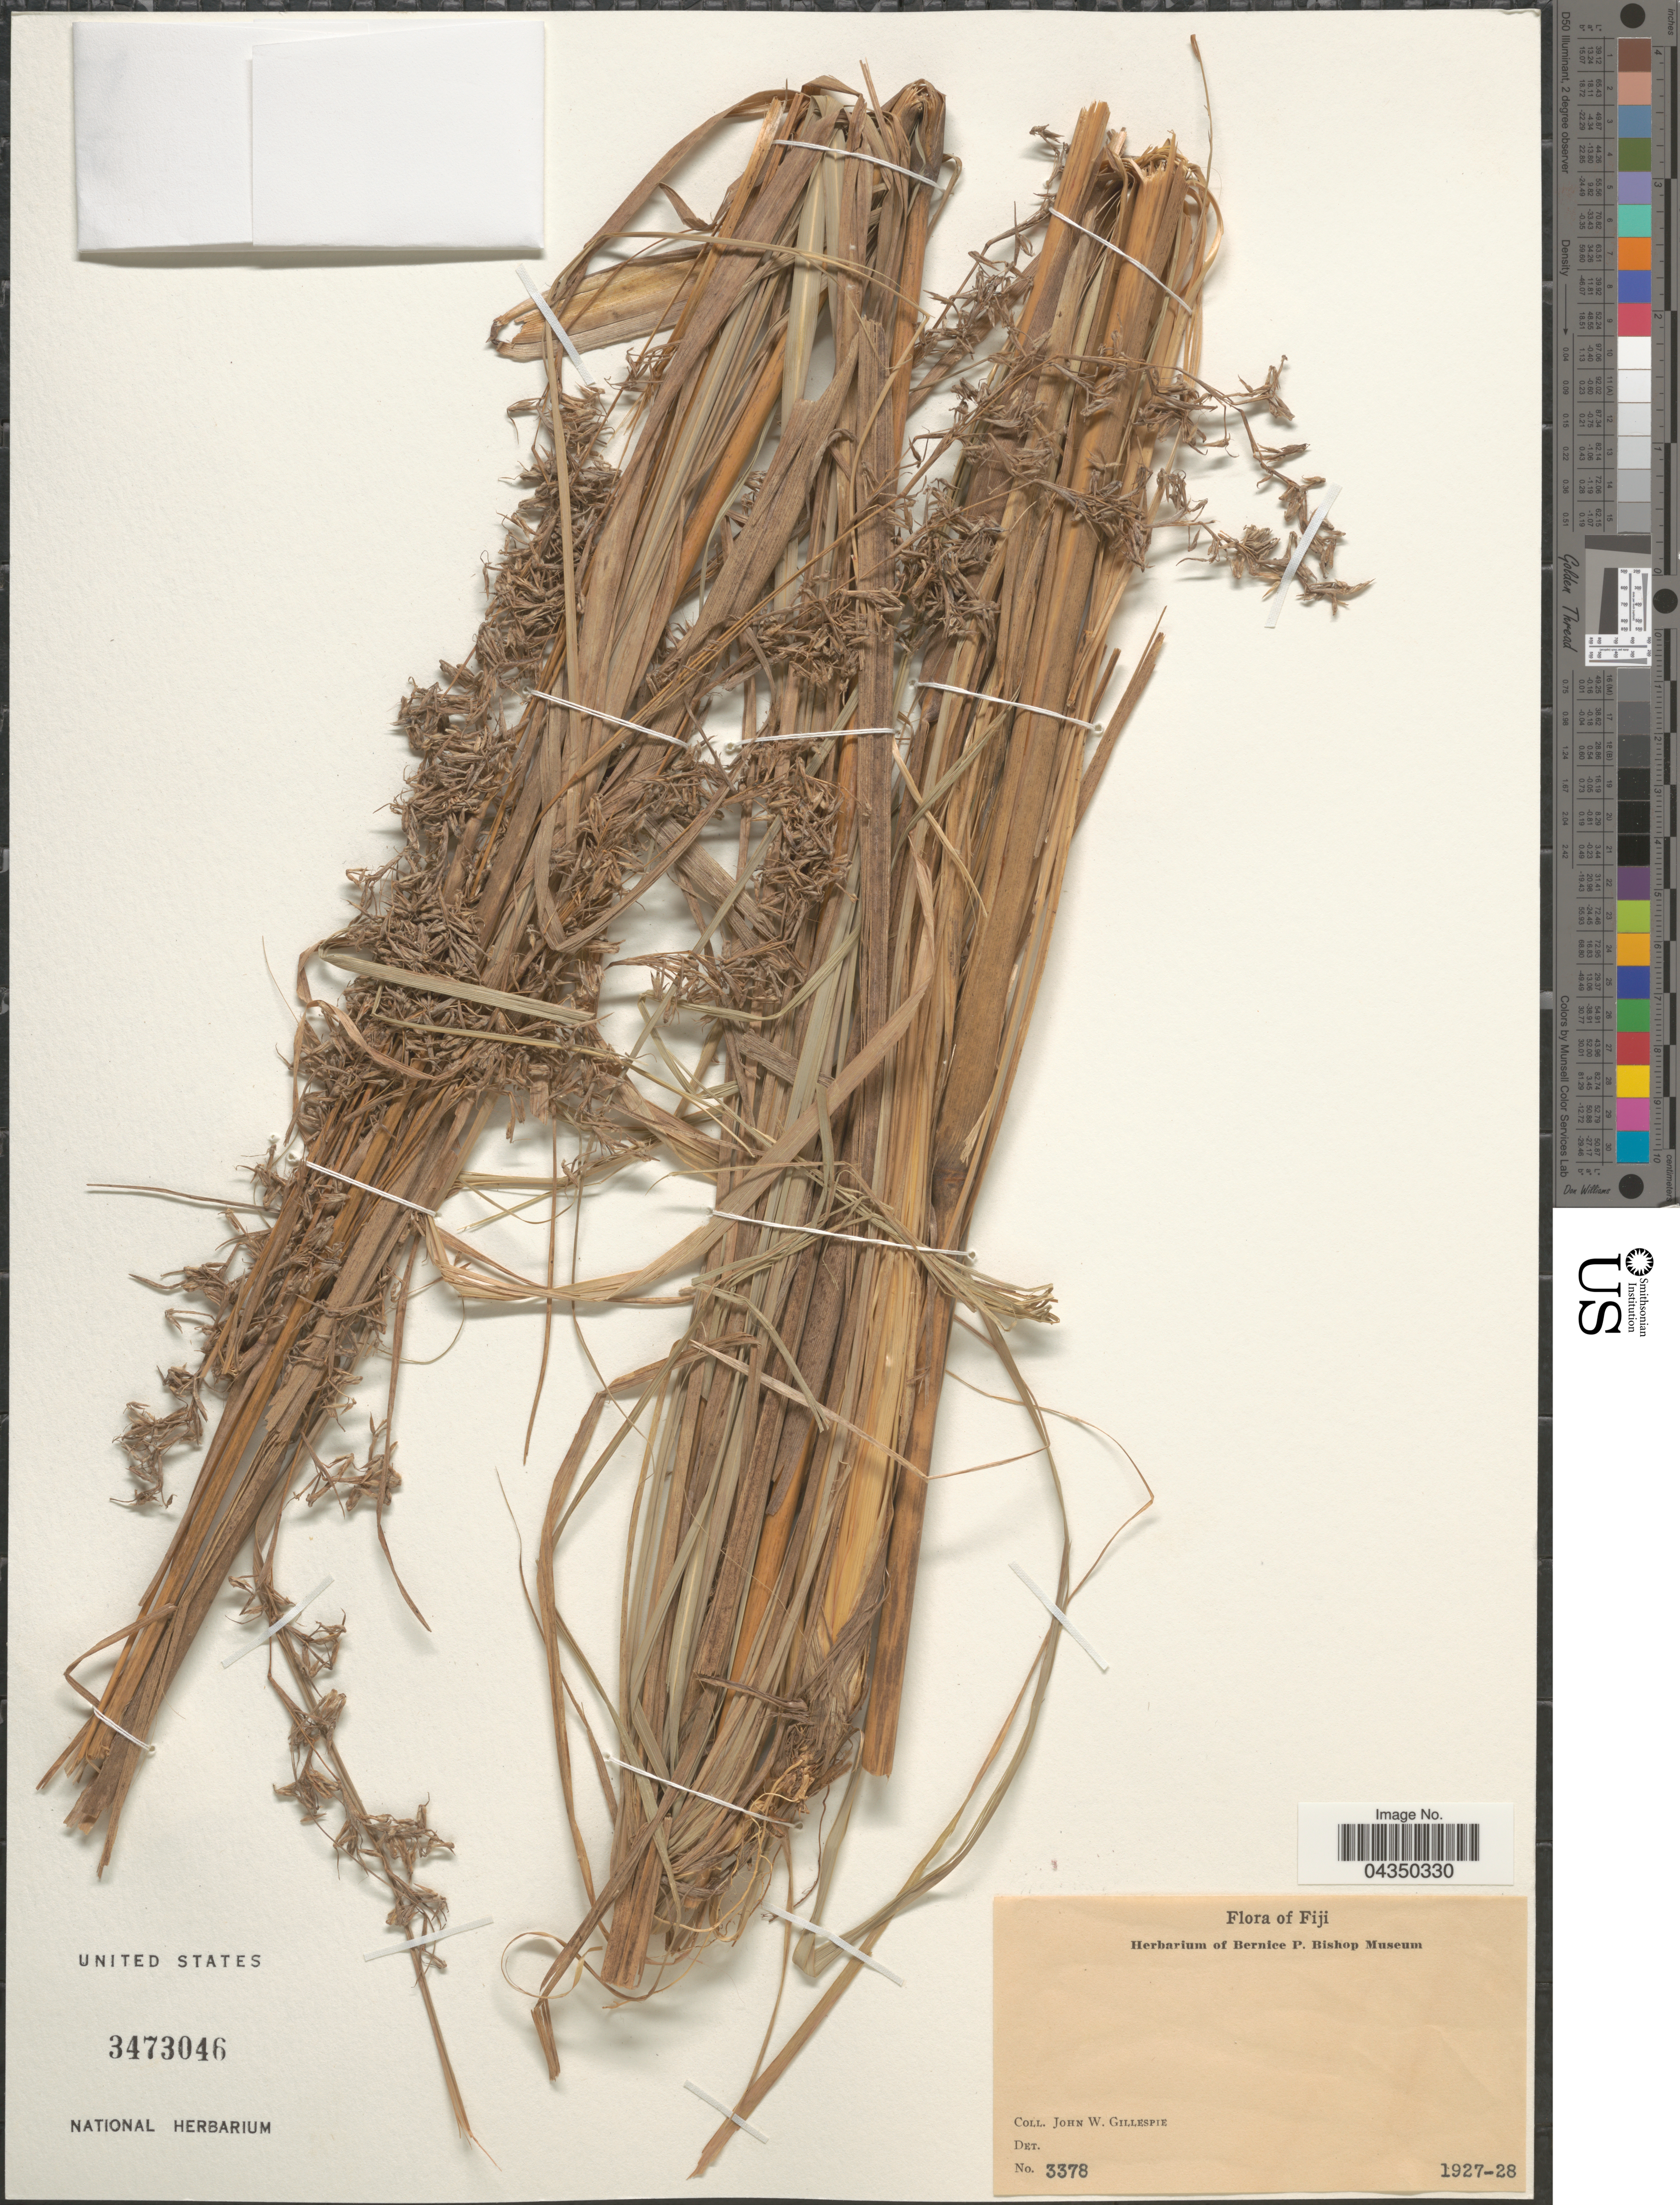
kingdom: Plantae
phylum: Tracheophyta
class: Liliopsida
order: Poales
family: Poaceae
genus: Cymbopogon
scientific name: Cymbopogon sp.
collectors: J. W. Gillespie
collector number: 3378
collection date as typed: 1928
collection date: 1927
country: Fiji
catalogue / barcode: US 3473046